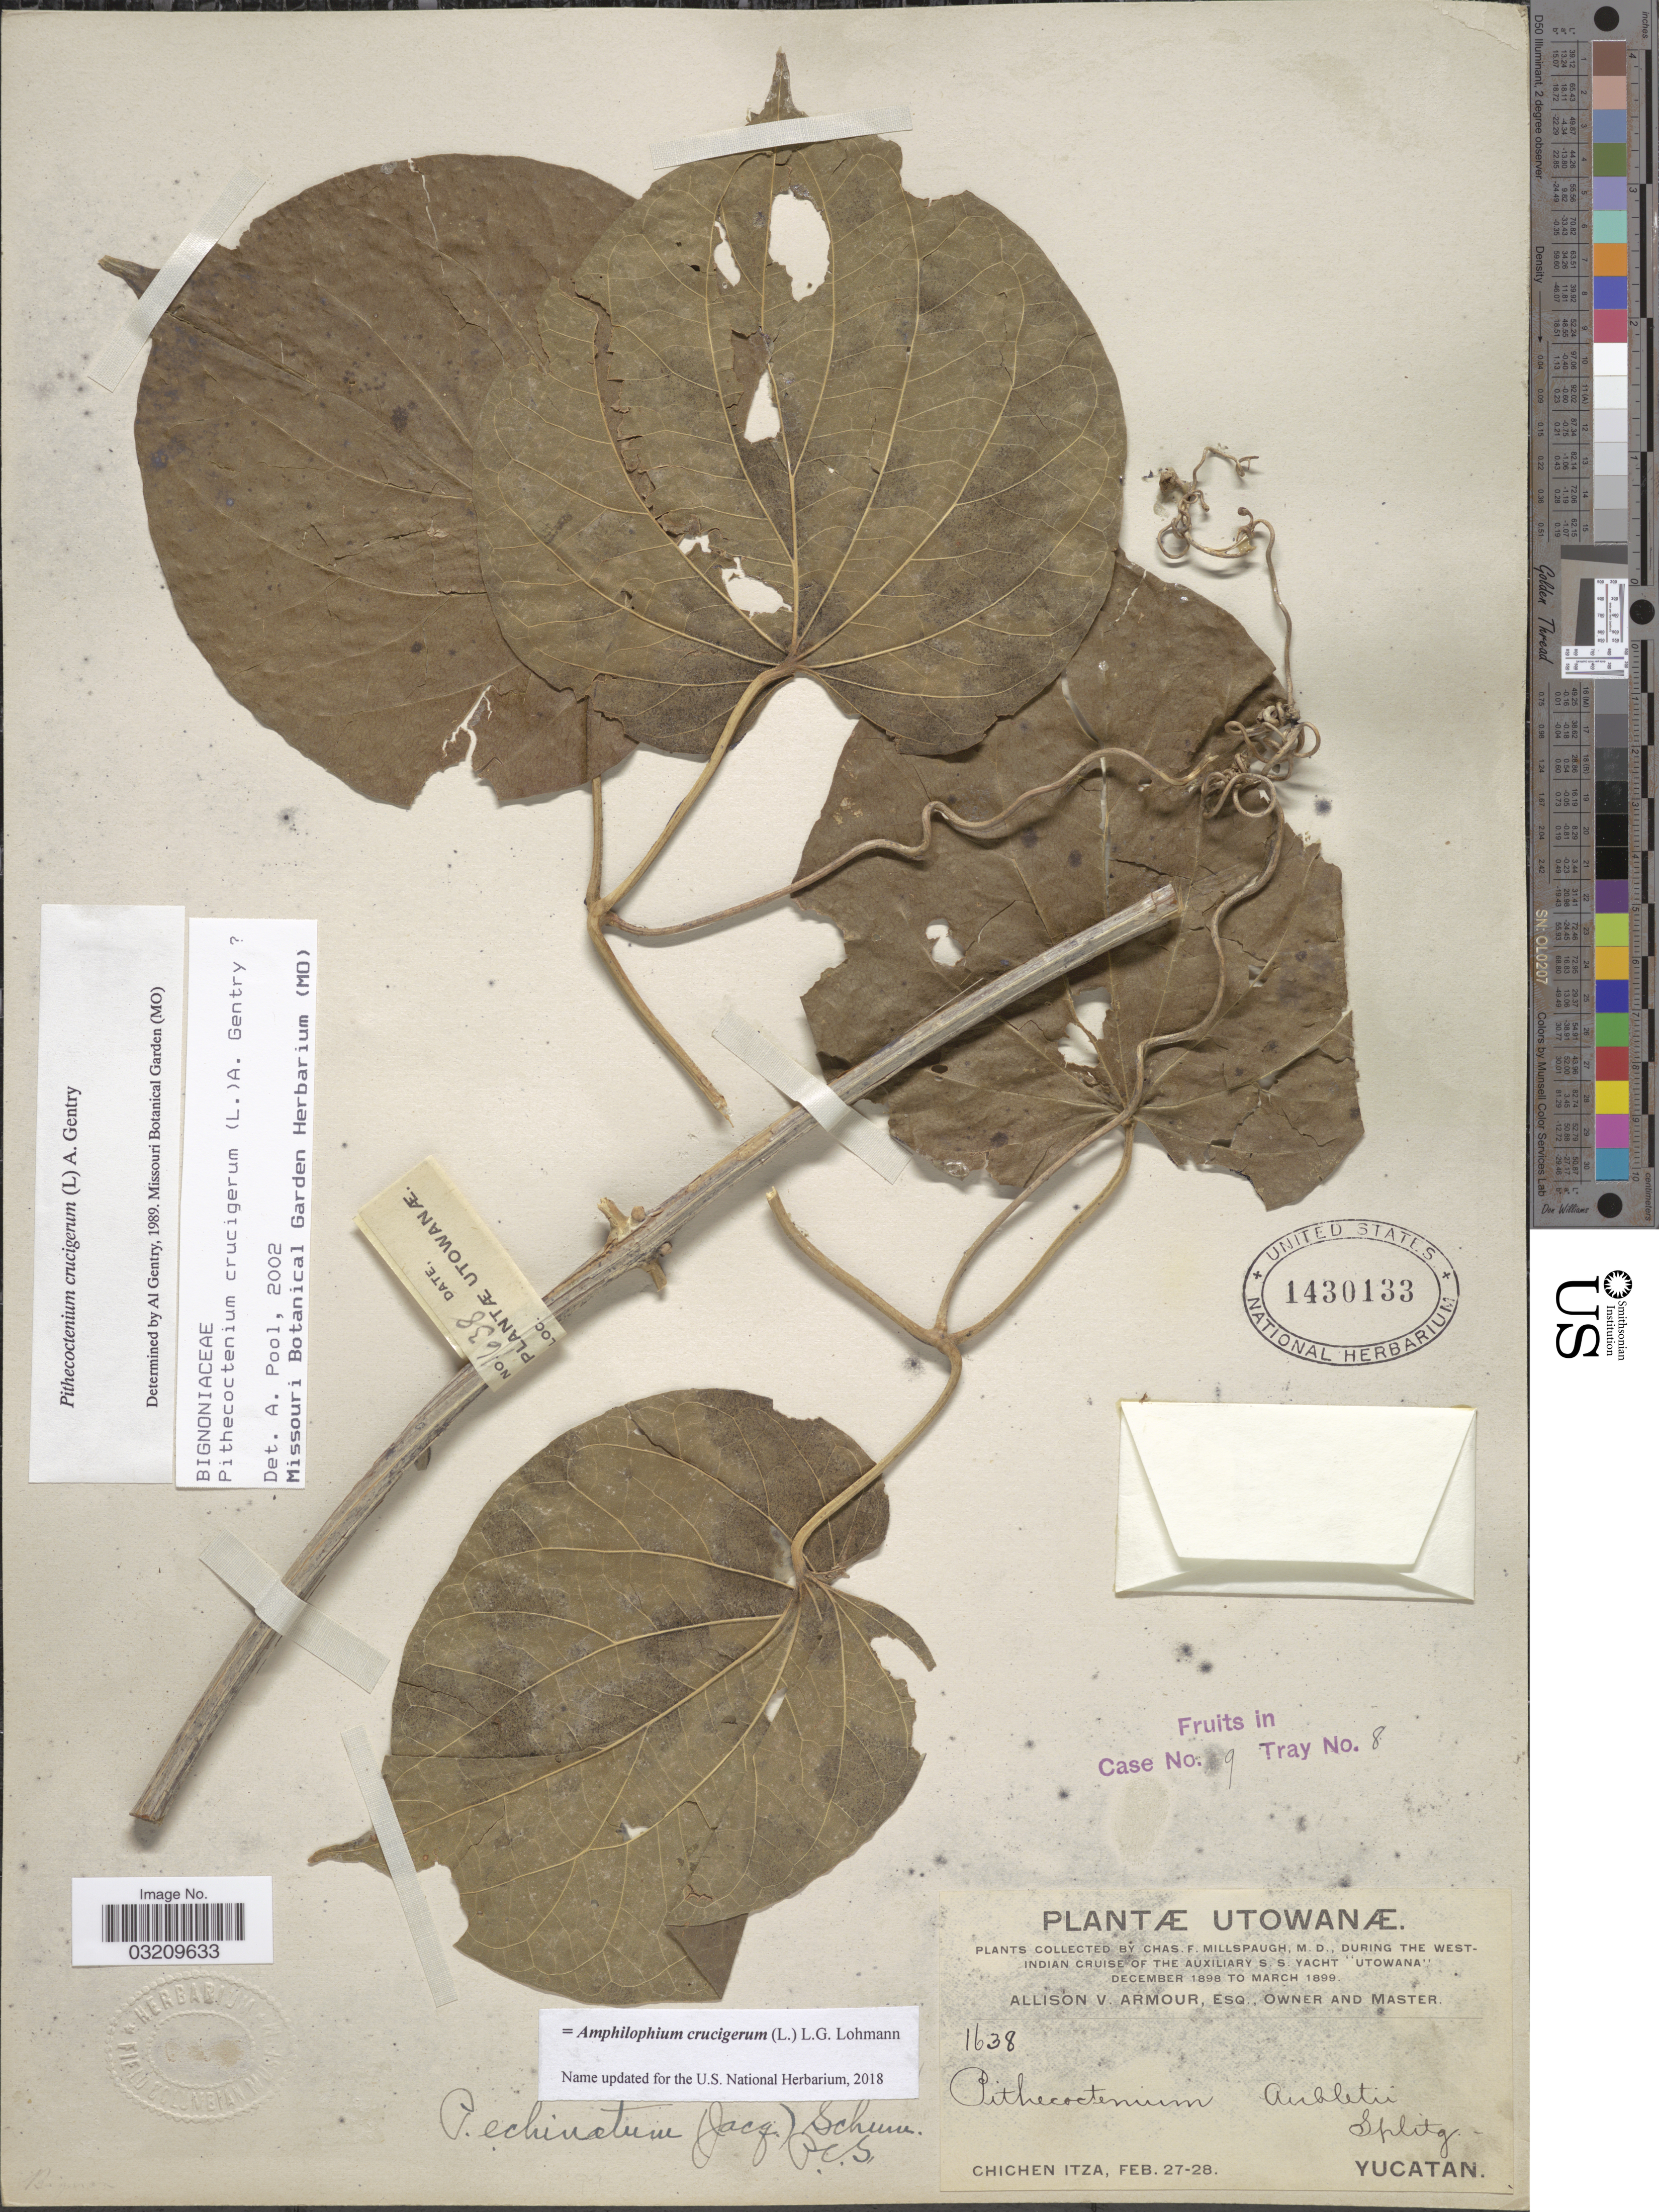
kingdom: Plantae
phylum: Tracheophyta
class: Magnoliopsida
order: Lamiales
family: Bignoniaceae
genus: Amphilophium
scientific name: Amphilophium crucigerum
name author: (L.) L.G. Lohmann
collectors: C. F. Millspaugh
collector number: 1638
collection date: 1899-02-27/1899-02-28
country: Mexico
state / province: Yucatán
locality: Utowanæ. Chichen Itza.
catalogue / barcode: US 1430133